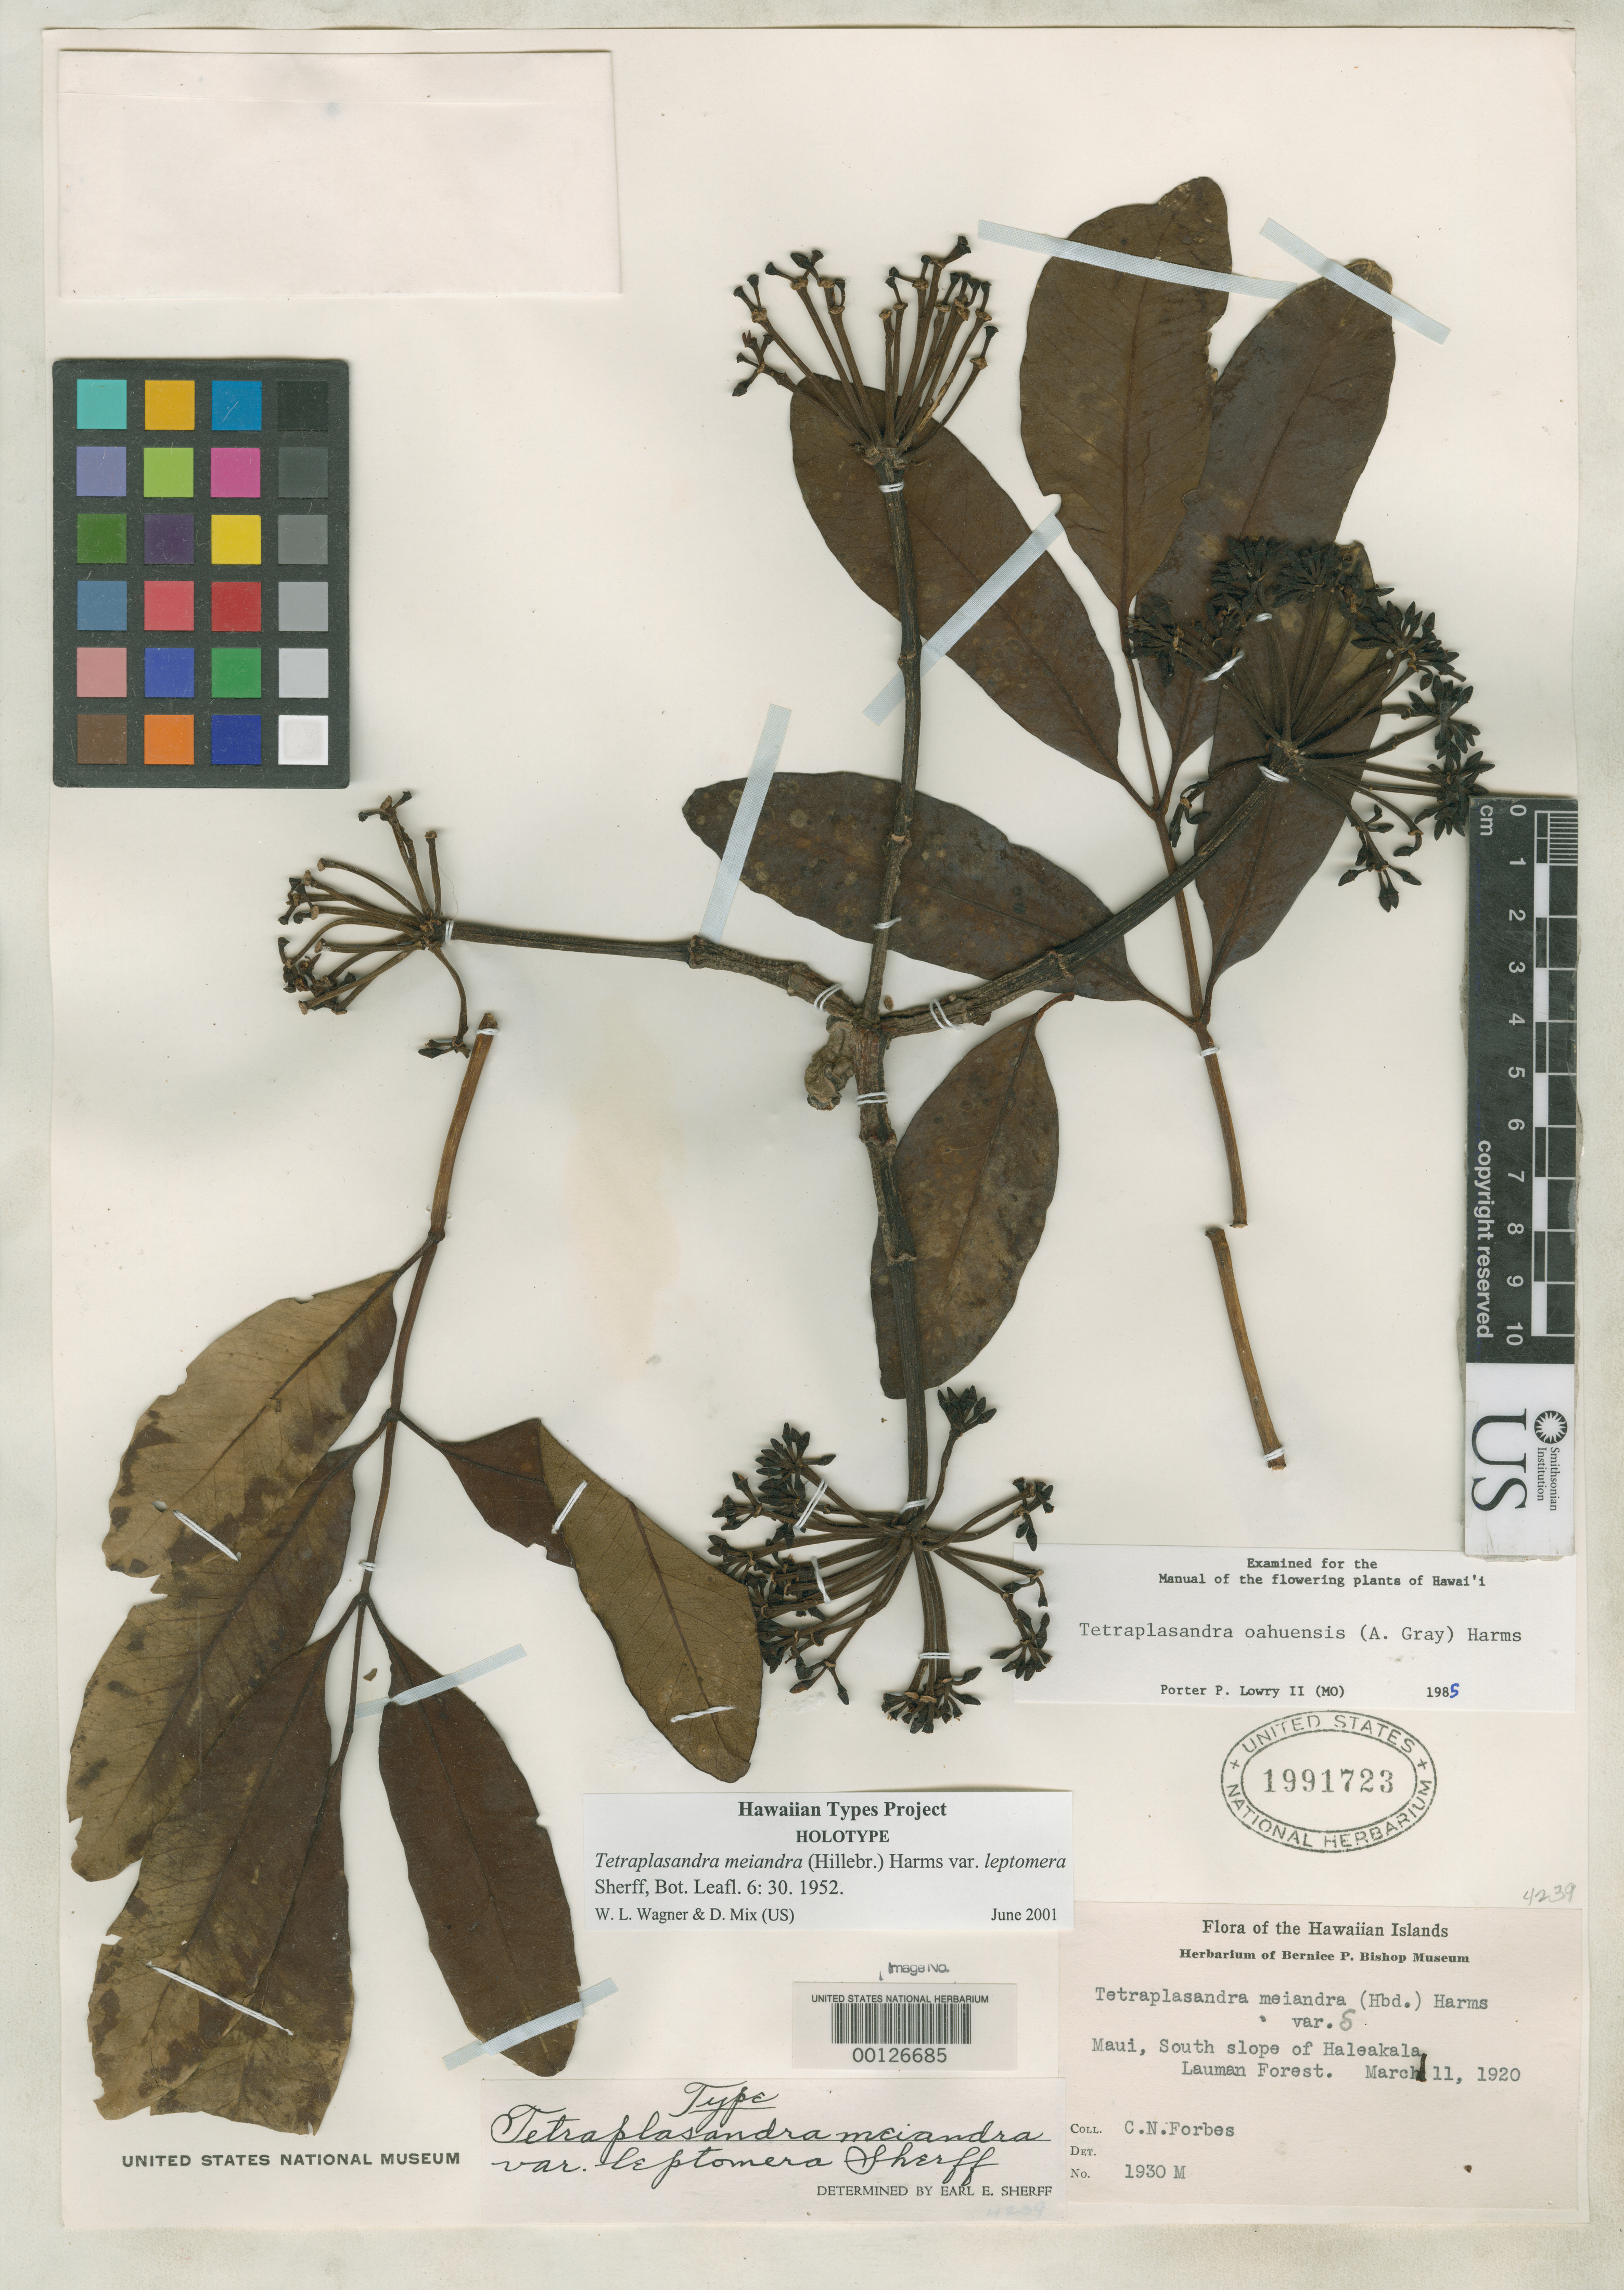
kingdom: Plantae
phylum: Tracheophyta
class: Magnoliopsida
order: Apiales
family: Araliaceae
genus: Tetraplasandra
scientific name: Tetraplasandra meiandra var. leptomera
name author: Sherff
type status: Holotype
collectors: C. N. Forbes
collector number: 1930.M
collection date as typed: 11 Mar 1920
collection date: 1920-03-11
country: United States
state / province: Hawaii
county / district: Maui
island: Maui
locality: S slope of Haleakala.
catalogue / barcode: US 1991723